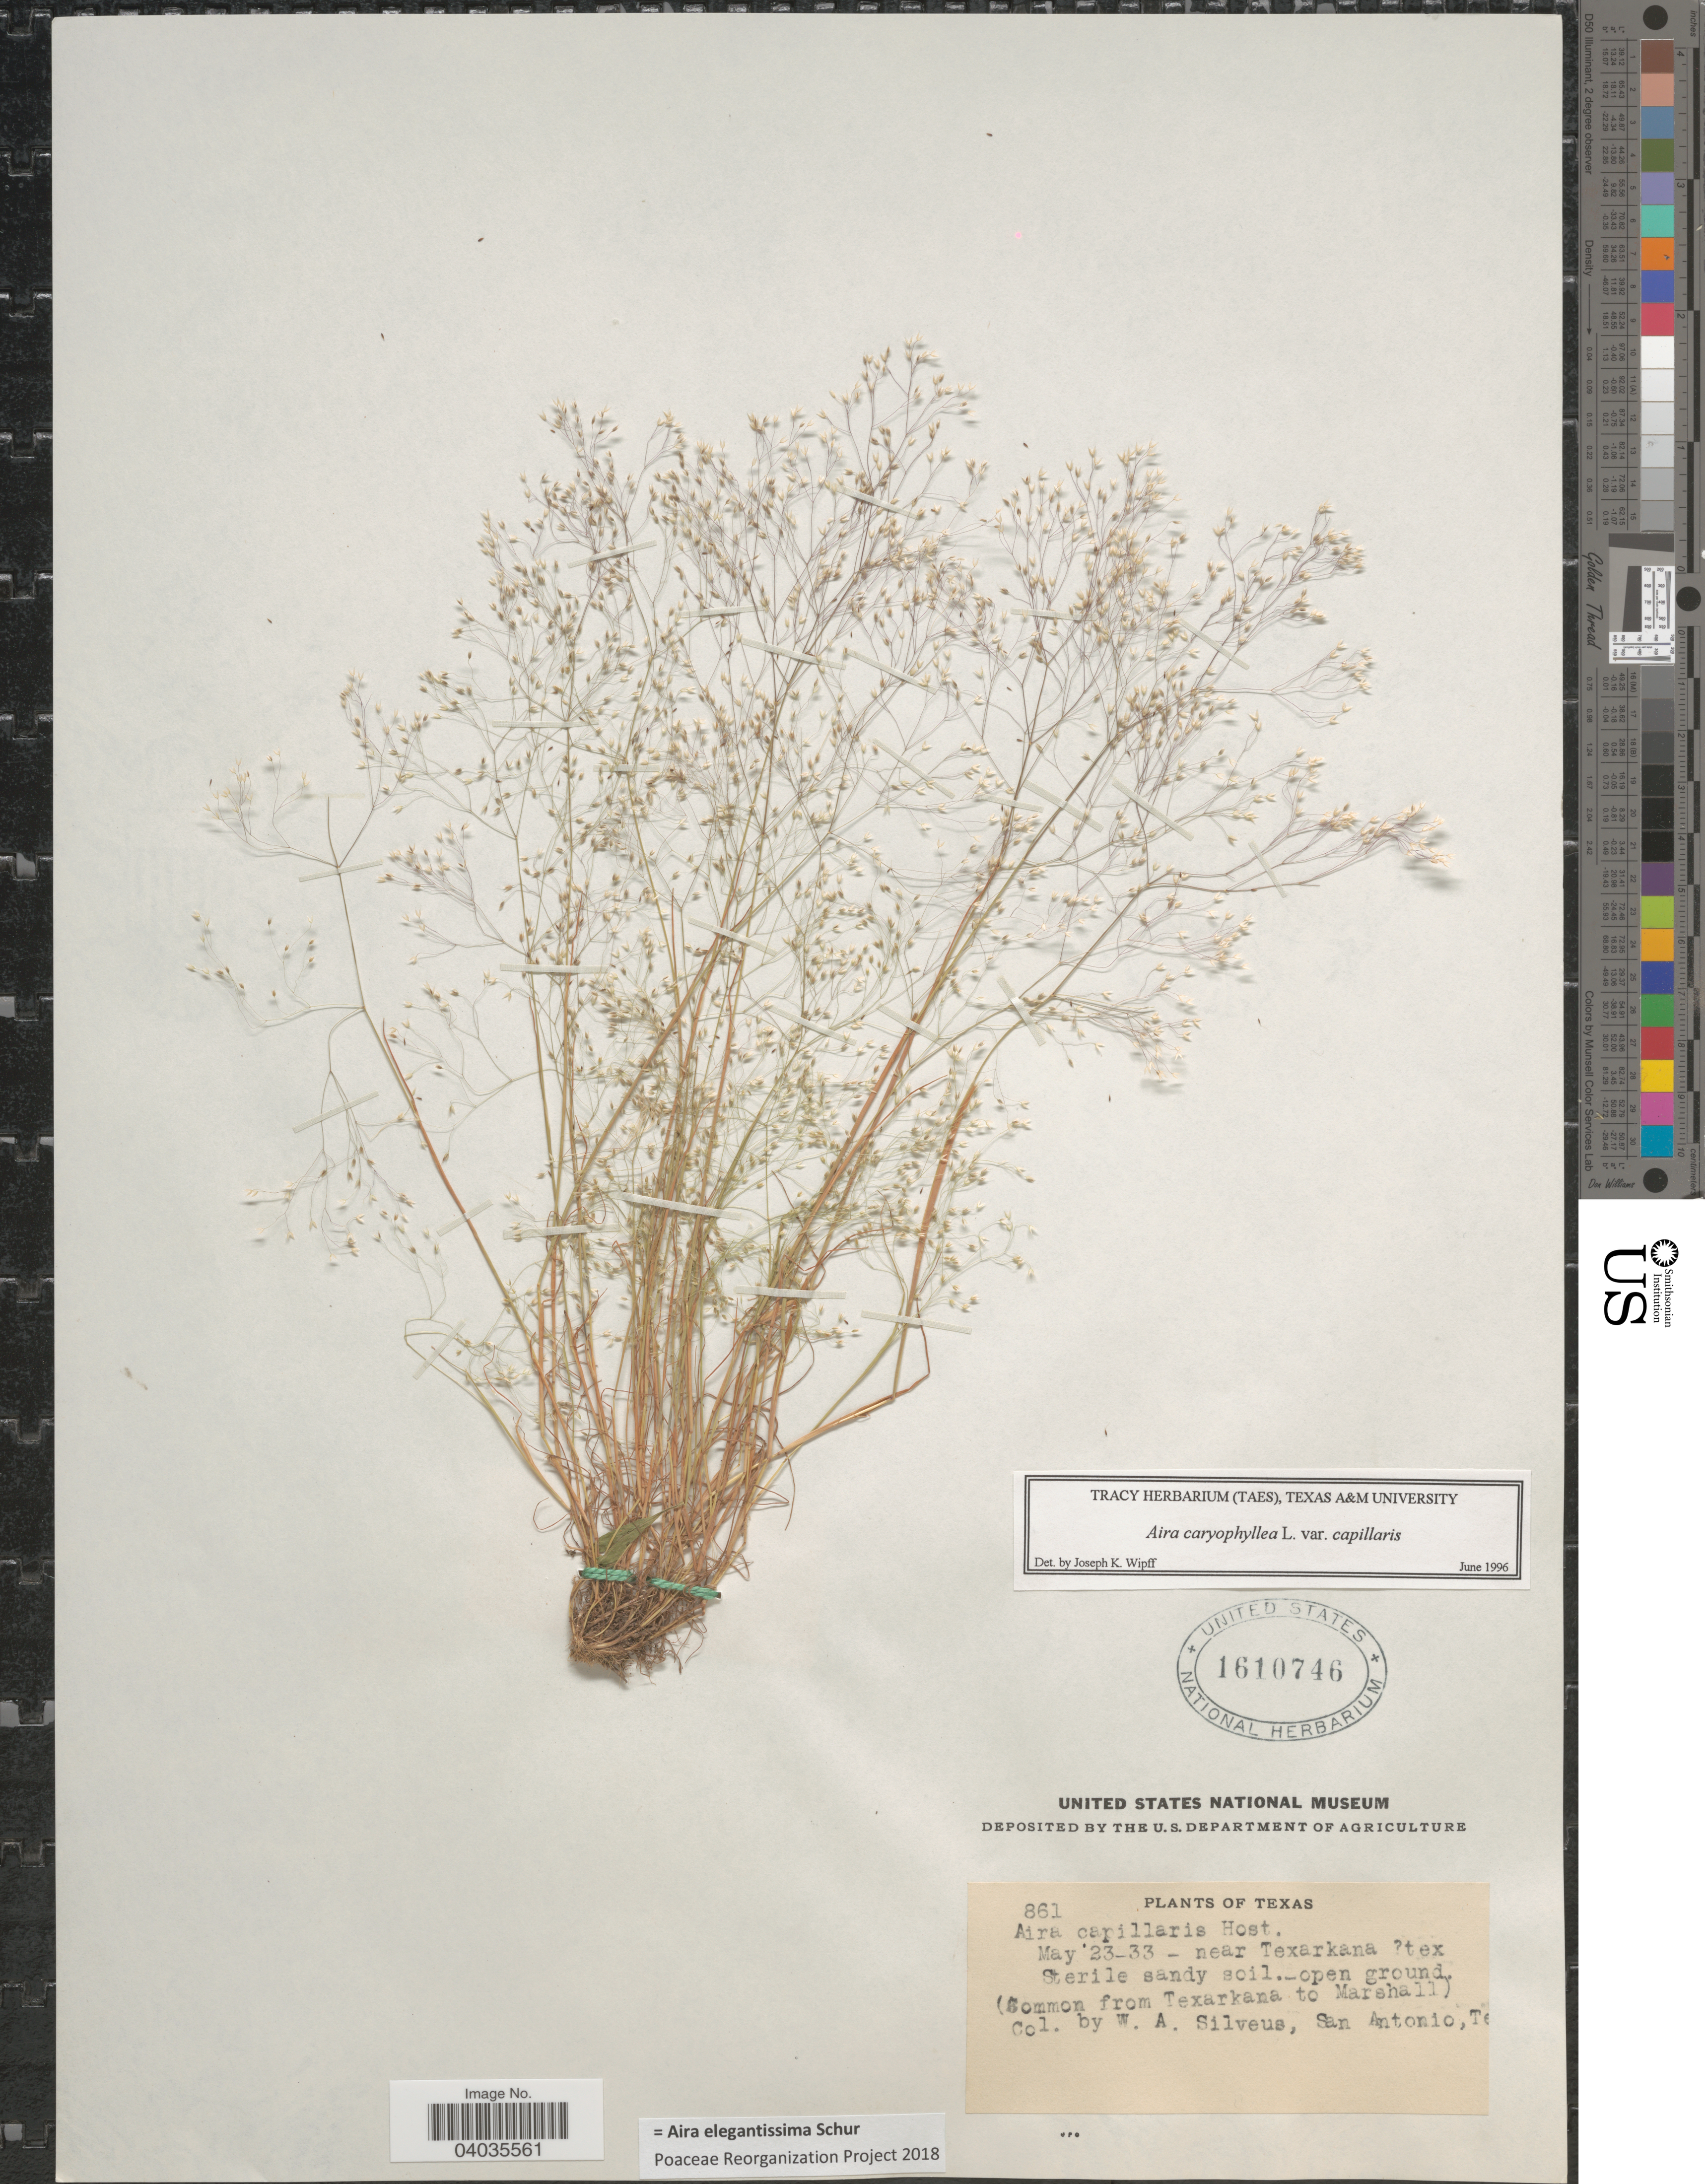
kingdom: Plantae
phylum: Tracheophyta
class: Liliopsida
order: Poales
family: Poaceae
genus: Aira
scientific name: Aira elegantissima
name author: Schur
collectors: W. Silveus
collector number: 861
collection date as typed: Transcribed d/m/y: 23/5/33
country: United States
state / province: Texas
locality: Near Texarkana [unsure placement]tex.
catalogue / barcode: US 1610746